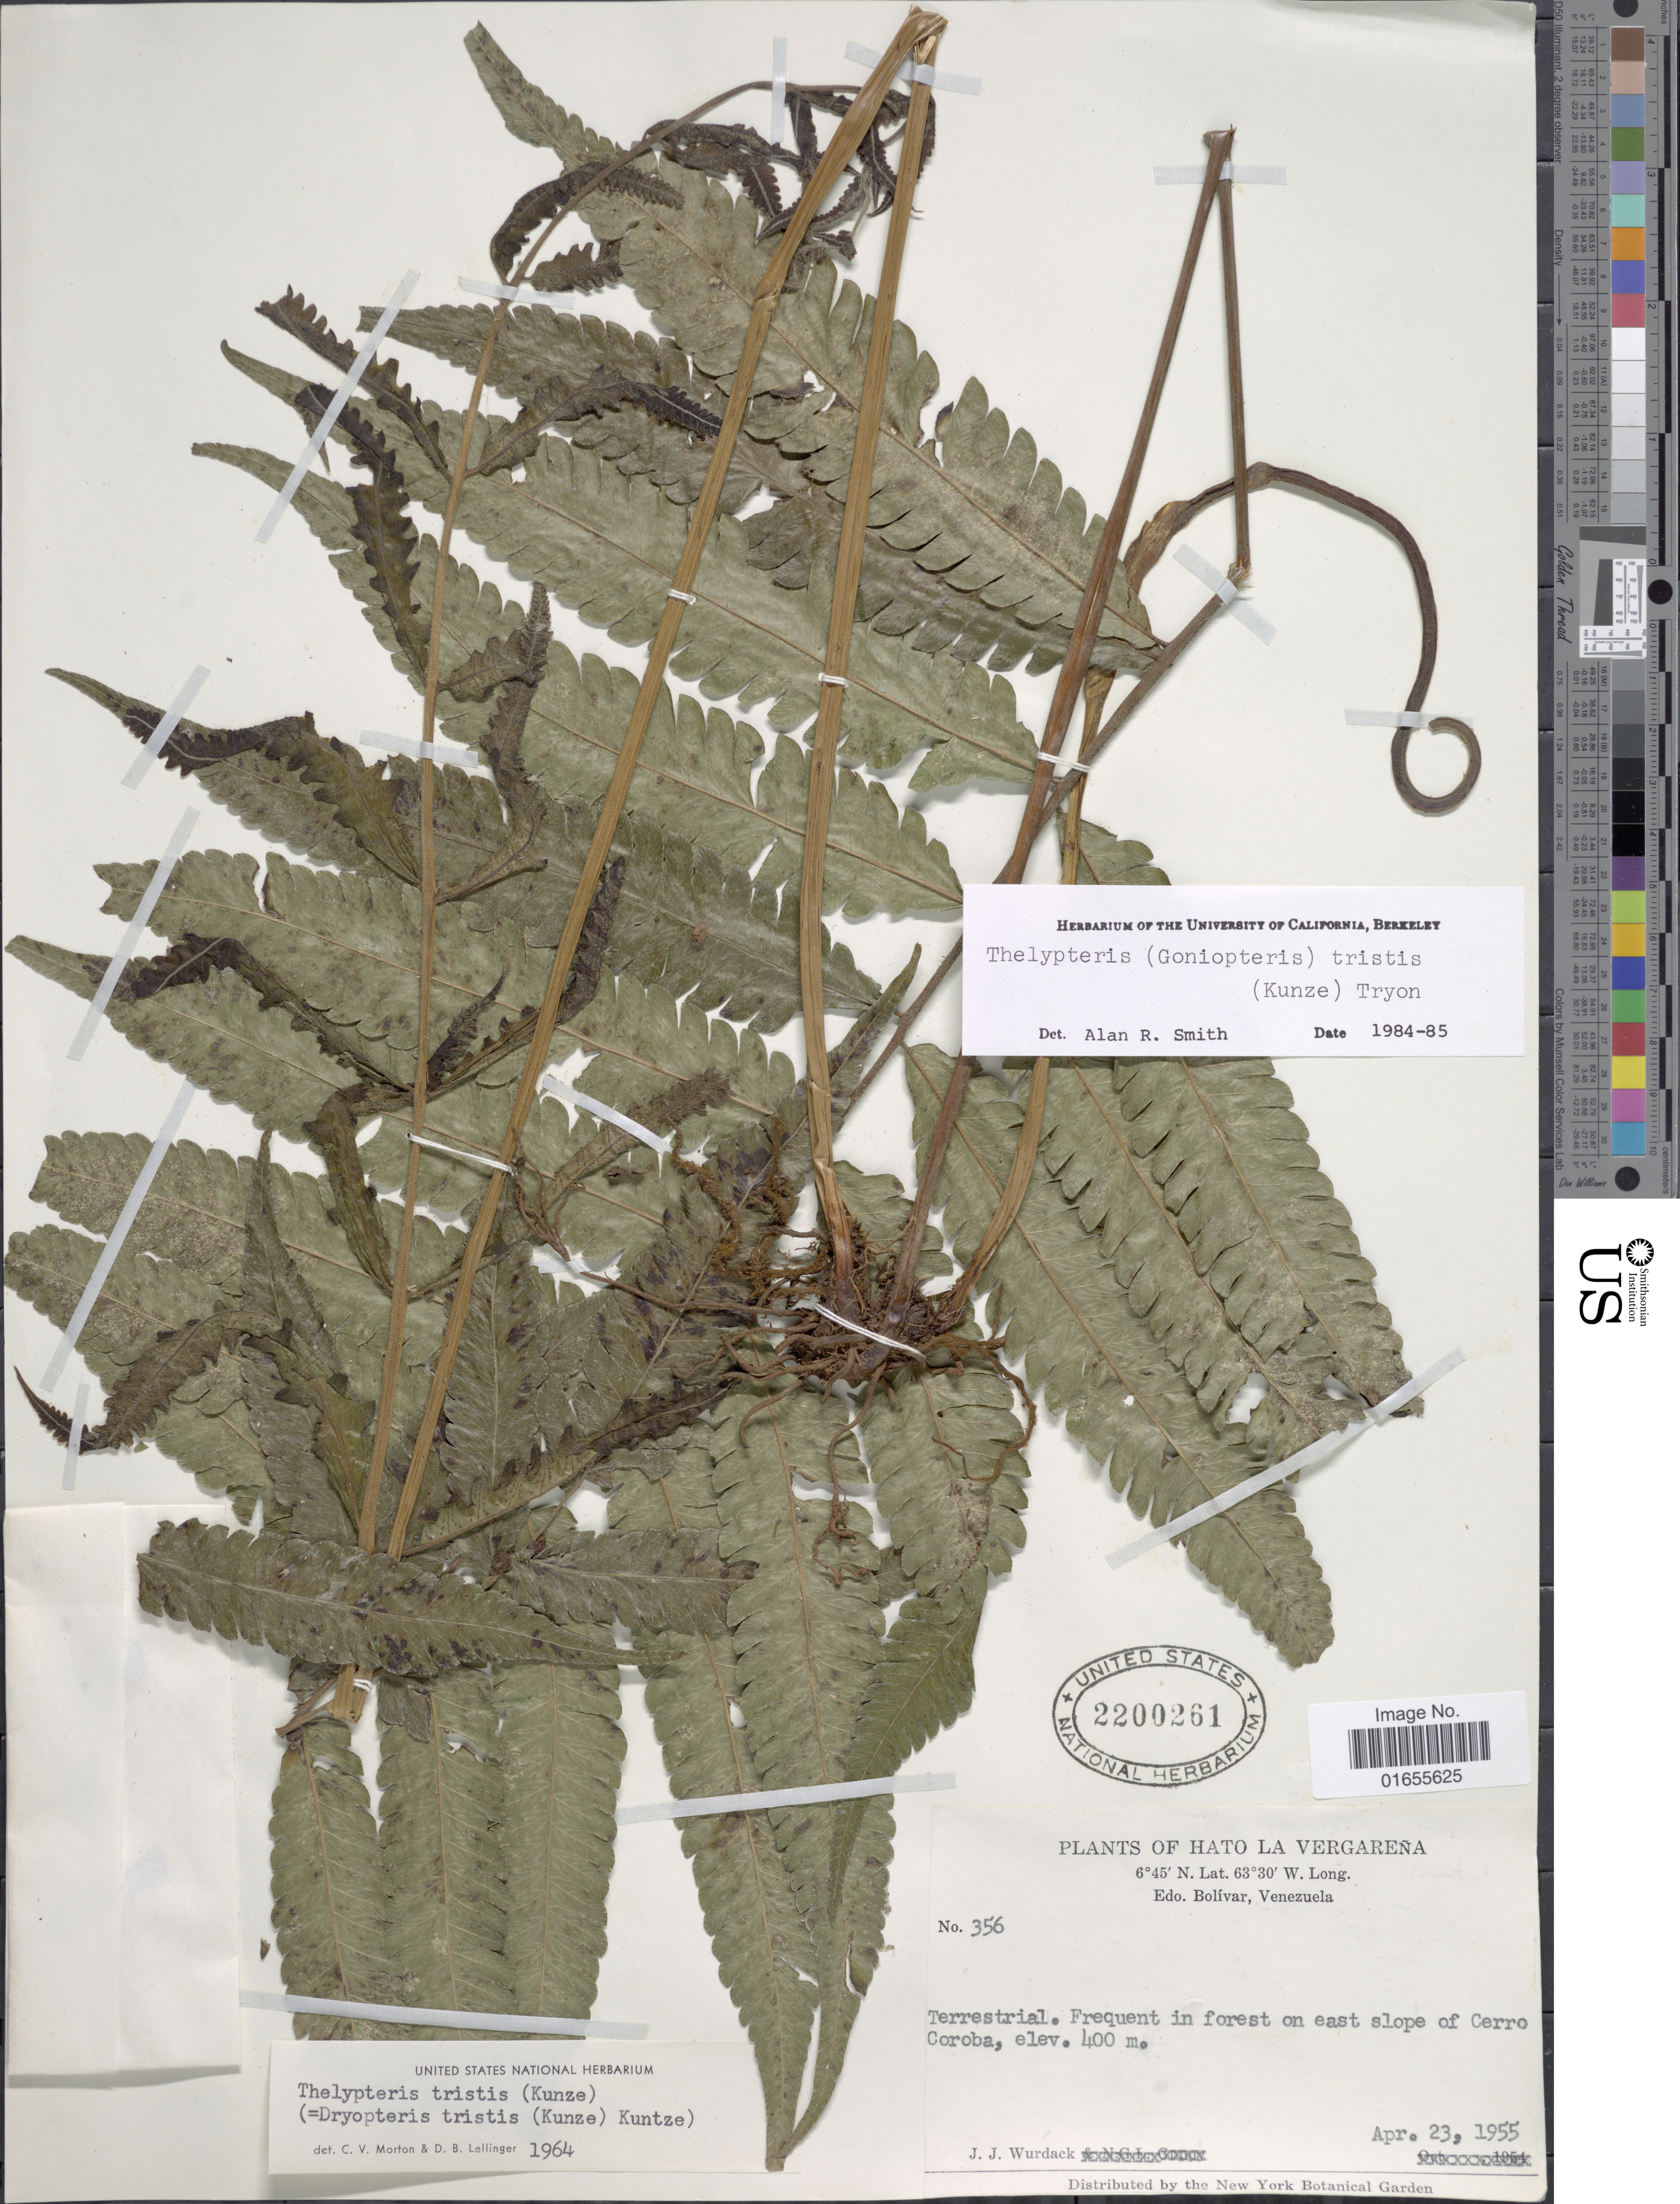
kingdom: Plantae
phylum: Tracheophyta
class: Polypodiopsida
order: Polypodiales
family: Thelypteridaceae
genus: Goniopteris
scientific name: Goniopteris tristis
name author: (Kuntze) Brade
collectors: J. J. Wurdack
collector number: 356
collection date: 1955-04-23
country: Venezuela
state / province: Bolivar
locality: Hato la Vergarena, Terrestrial. Frequent in forest on east slope of Cerro Coroba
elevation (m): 400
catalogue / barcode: US 2200261